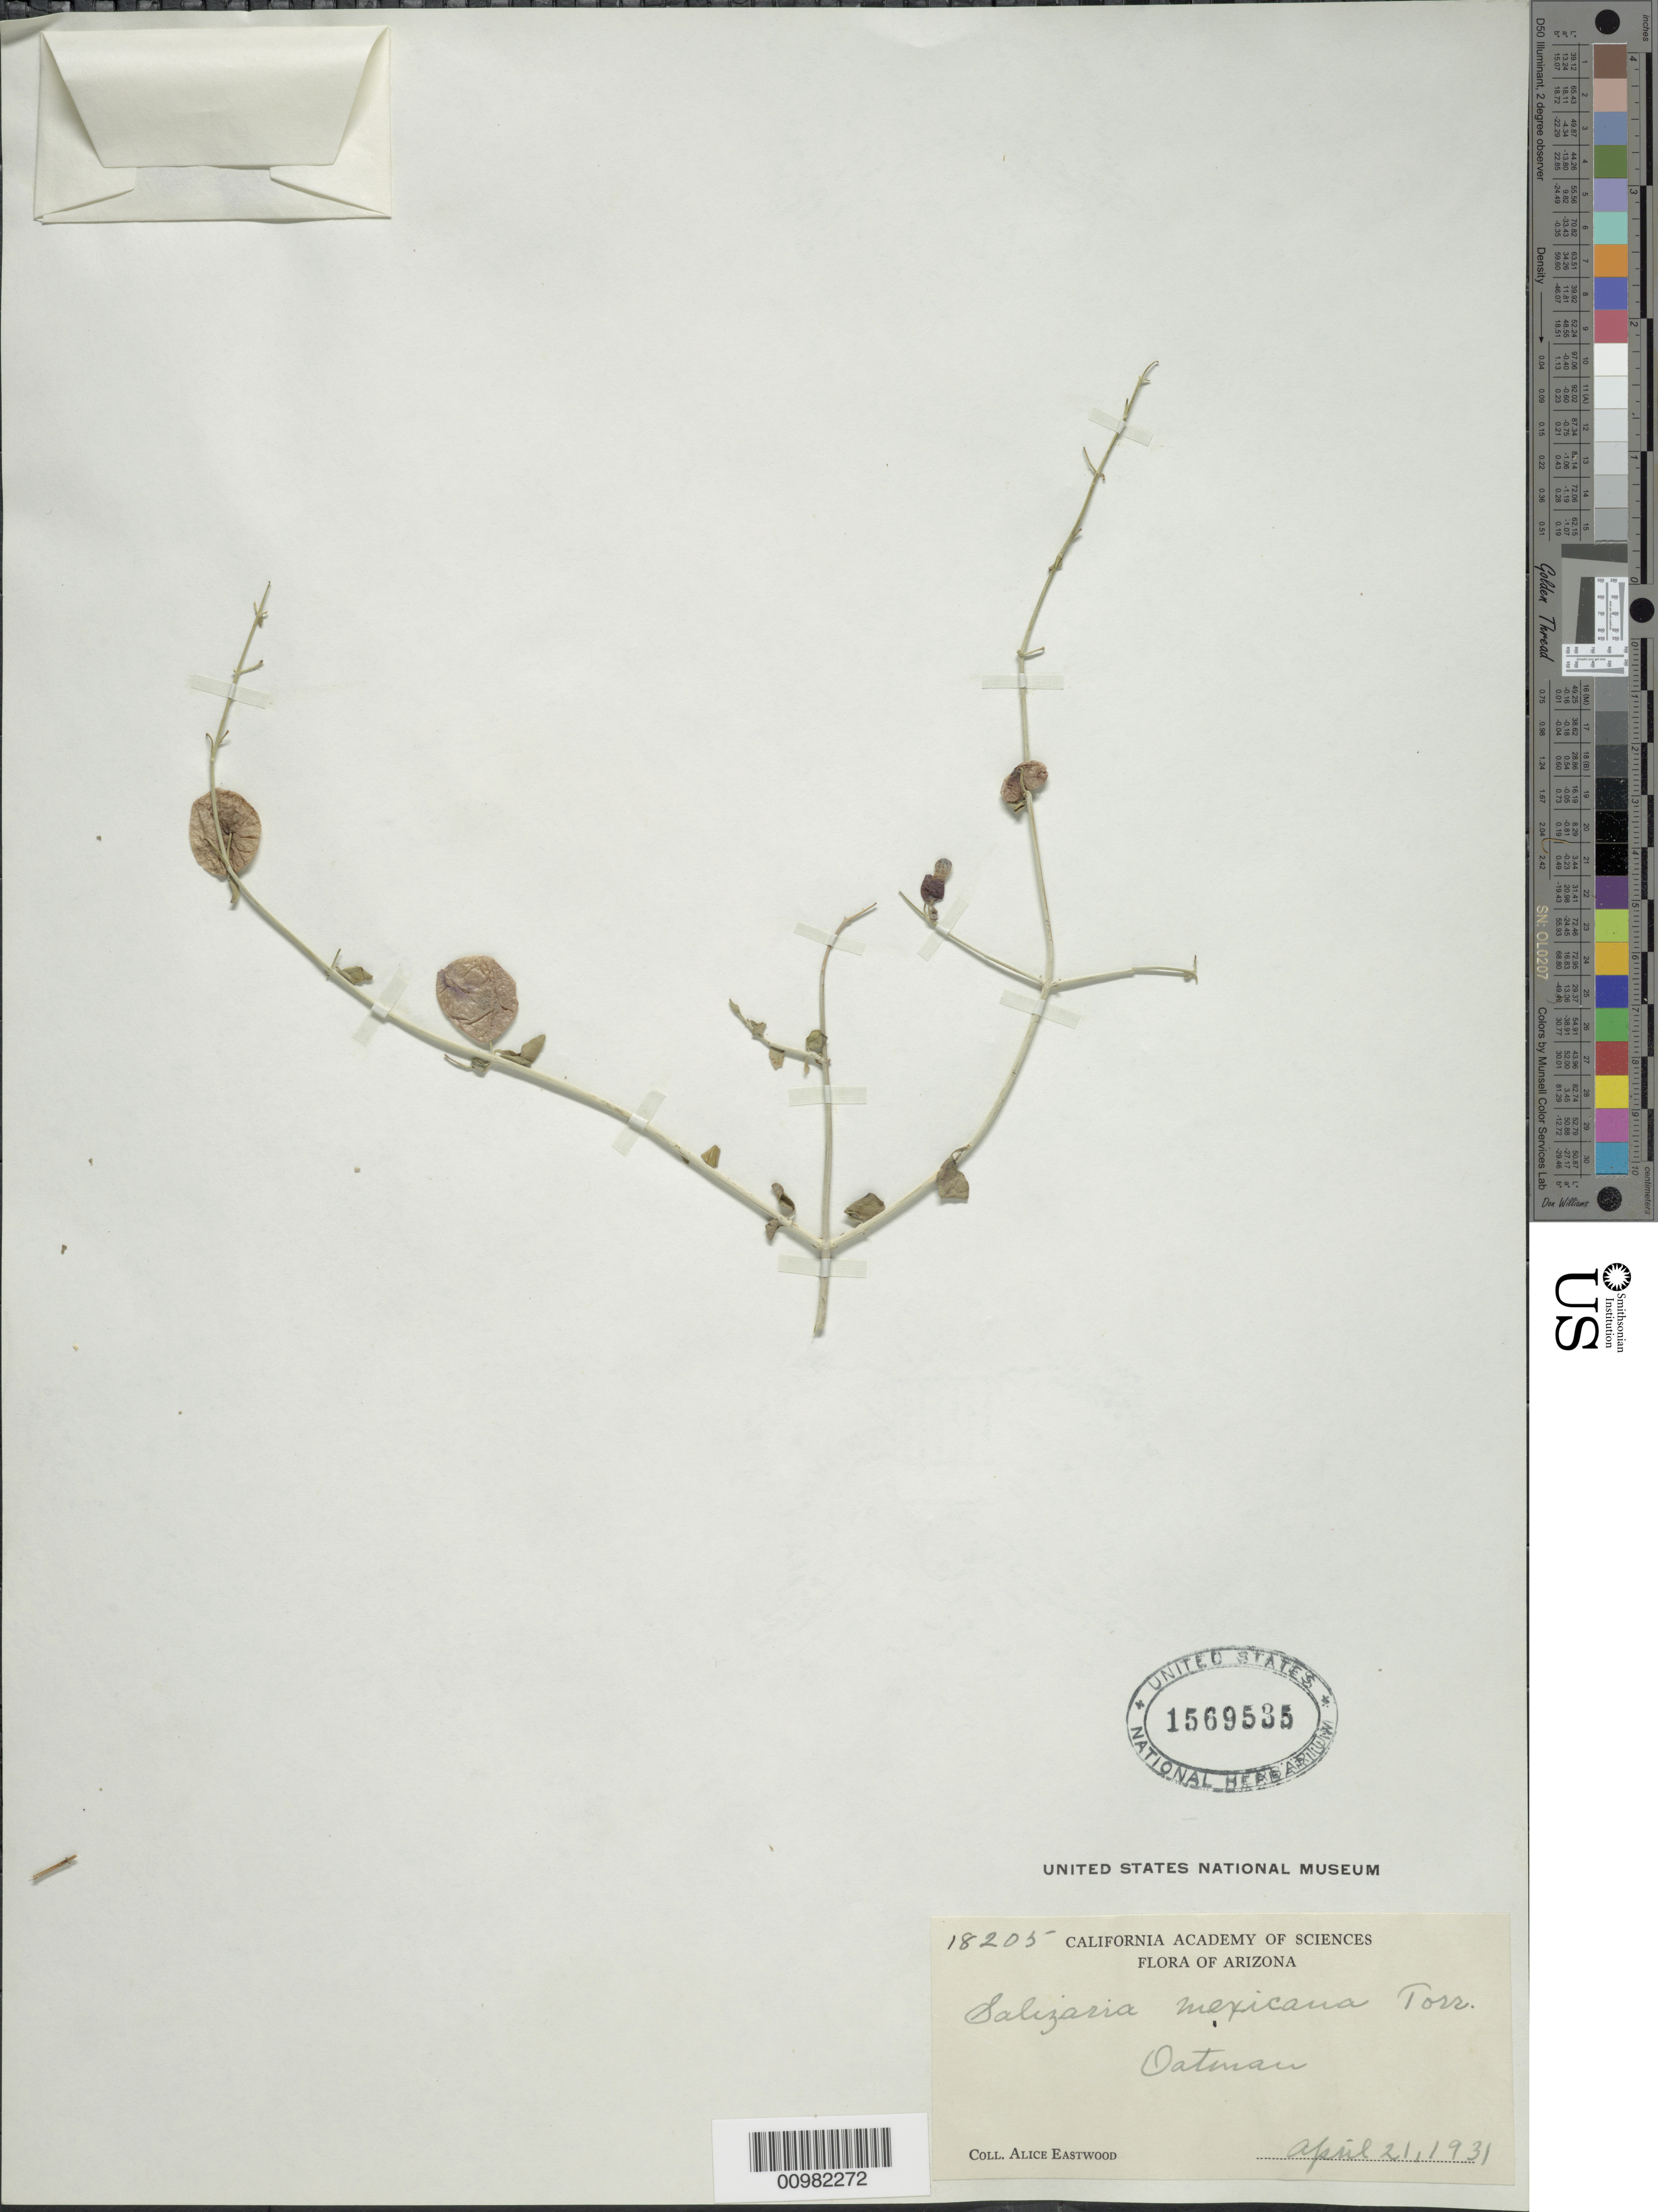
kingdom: Plantae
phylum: Tracheophyta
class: Magnoliopsida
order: Lamiales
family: Lamiaceae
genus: Salazaria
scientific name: Salazaria mexicana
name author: Torr.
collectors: A. Eastwood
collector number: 18205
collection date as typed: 21 Apr 1931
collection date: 1931-04-21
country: United States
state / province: Arizona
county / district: Mohave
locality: Oatman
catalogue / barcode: US 1569535